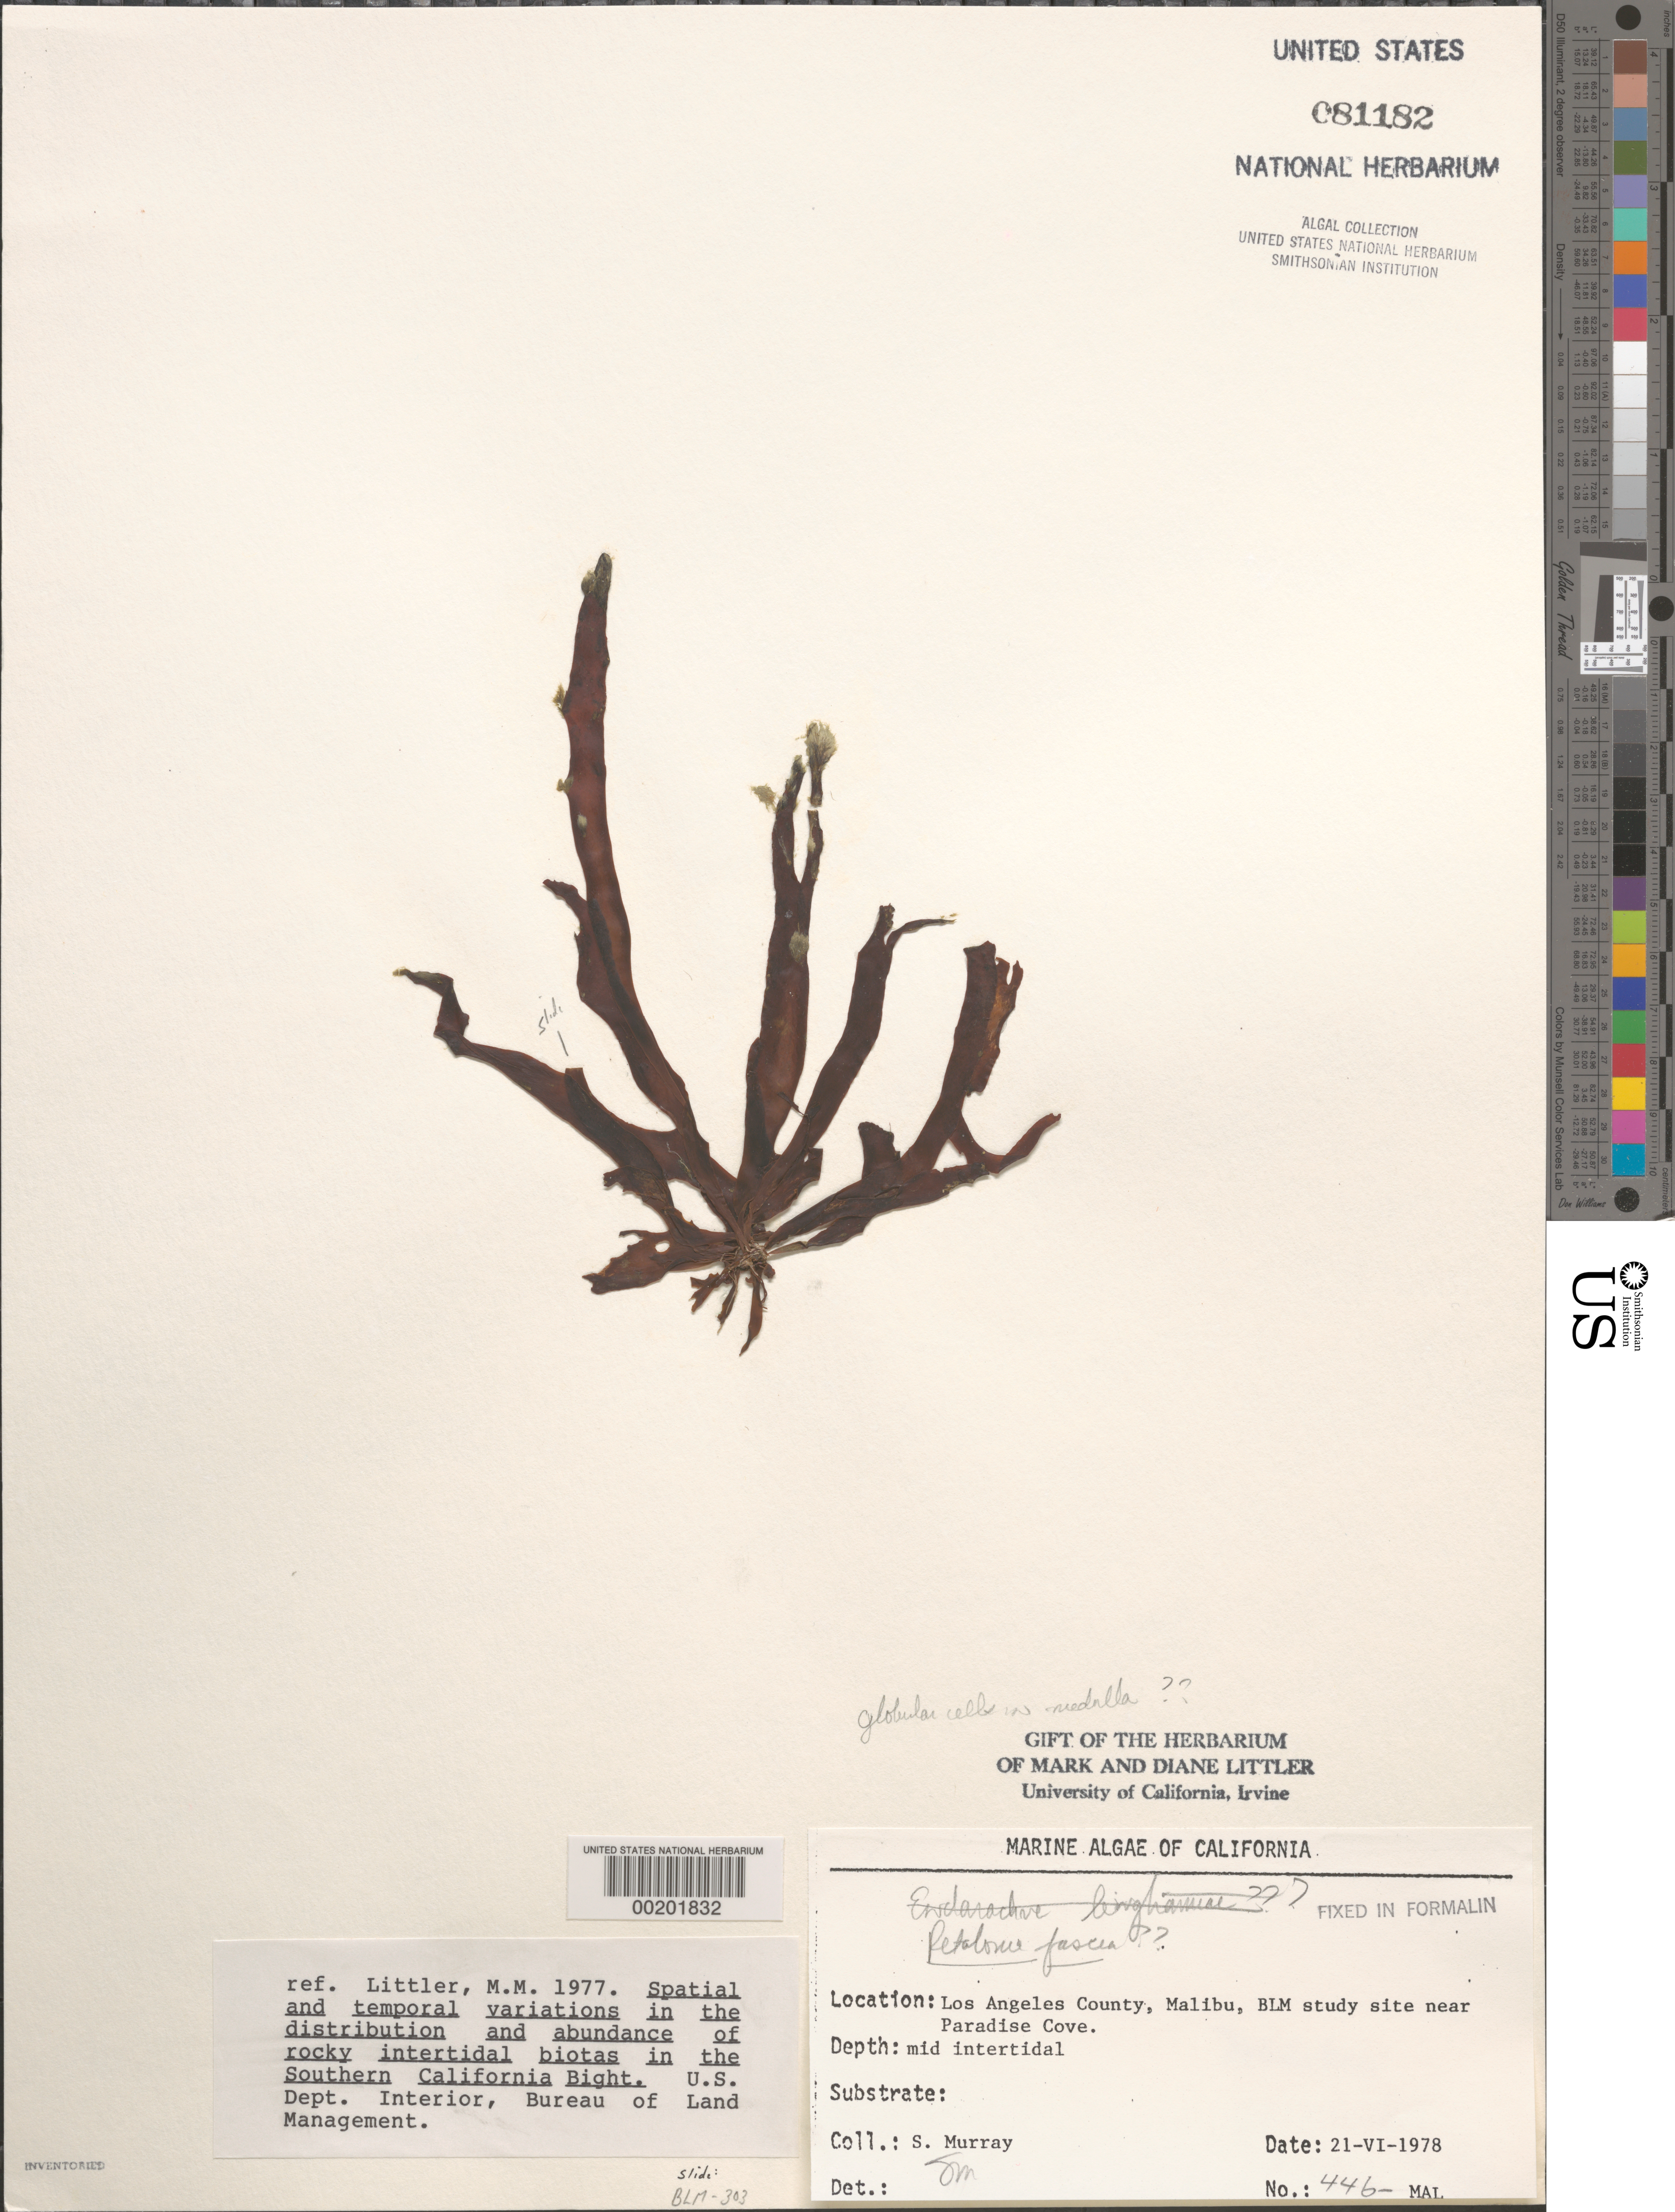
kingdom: Chromista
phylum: Ochrophyta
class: Phaeophyceae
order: Scytosiphonales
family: Scytosiphonaceae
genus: Petalonia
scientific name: Petalonia fascia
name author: (O.F. Müller) Kuntze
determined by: Murray, S. N.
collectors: S. N. Murray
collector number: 446-MAL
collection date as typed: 21 Jun 1978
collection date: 1978-06-21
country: United States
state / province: California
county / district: Los Angeles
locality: Malibu, near Paradise Cove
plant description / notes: BLM-SOCALBIGHT Rocky Intertidal Survey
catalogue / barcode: US 81182